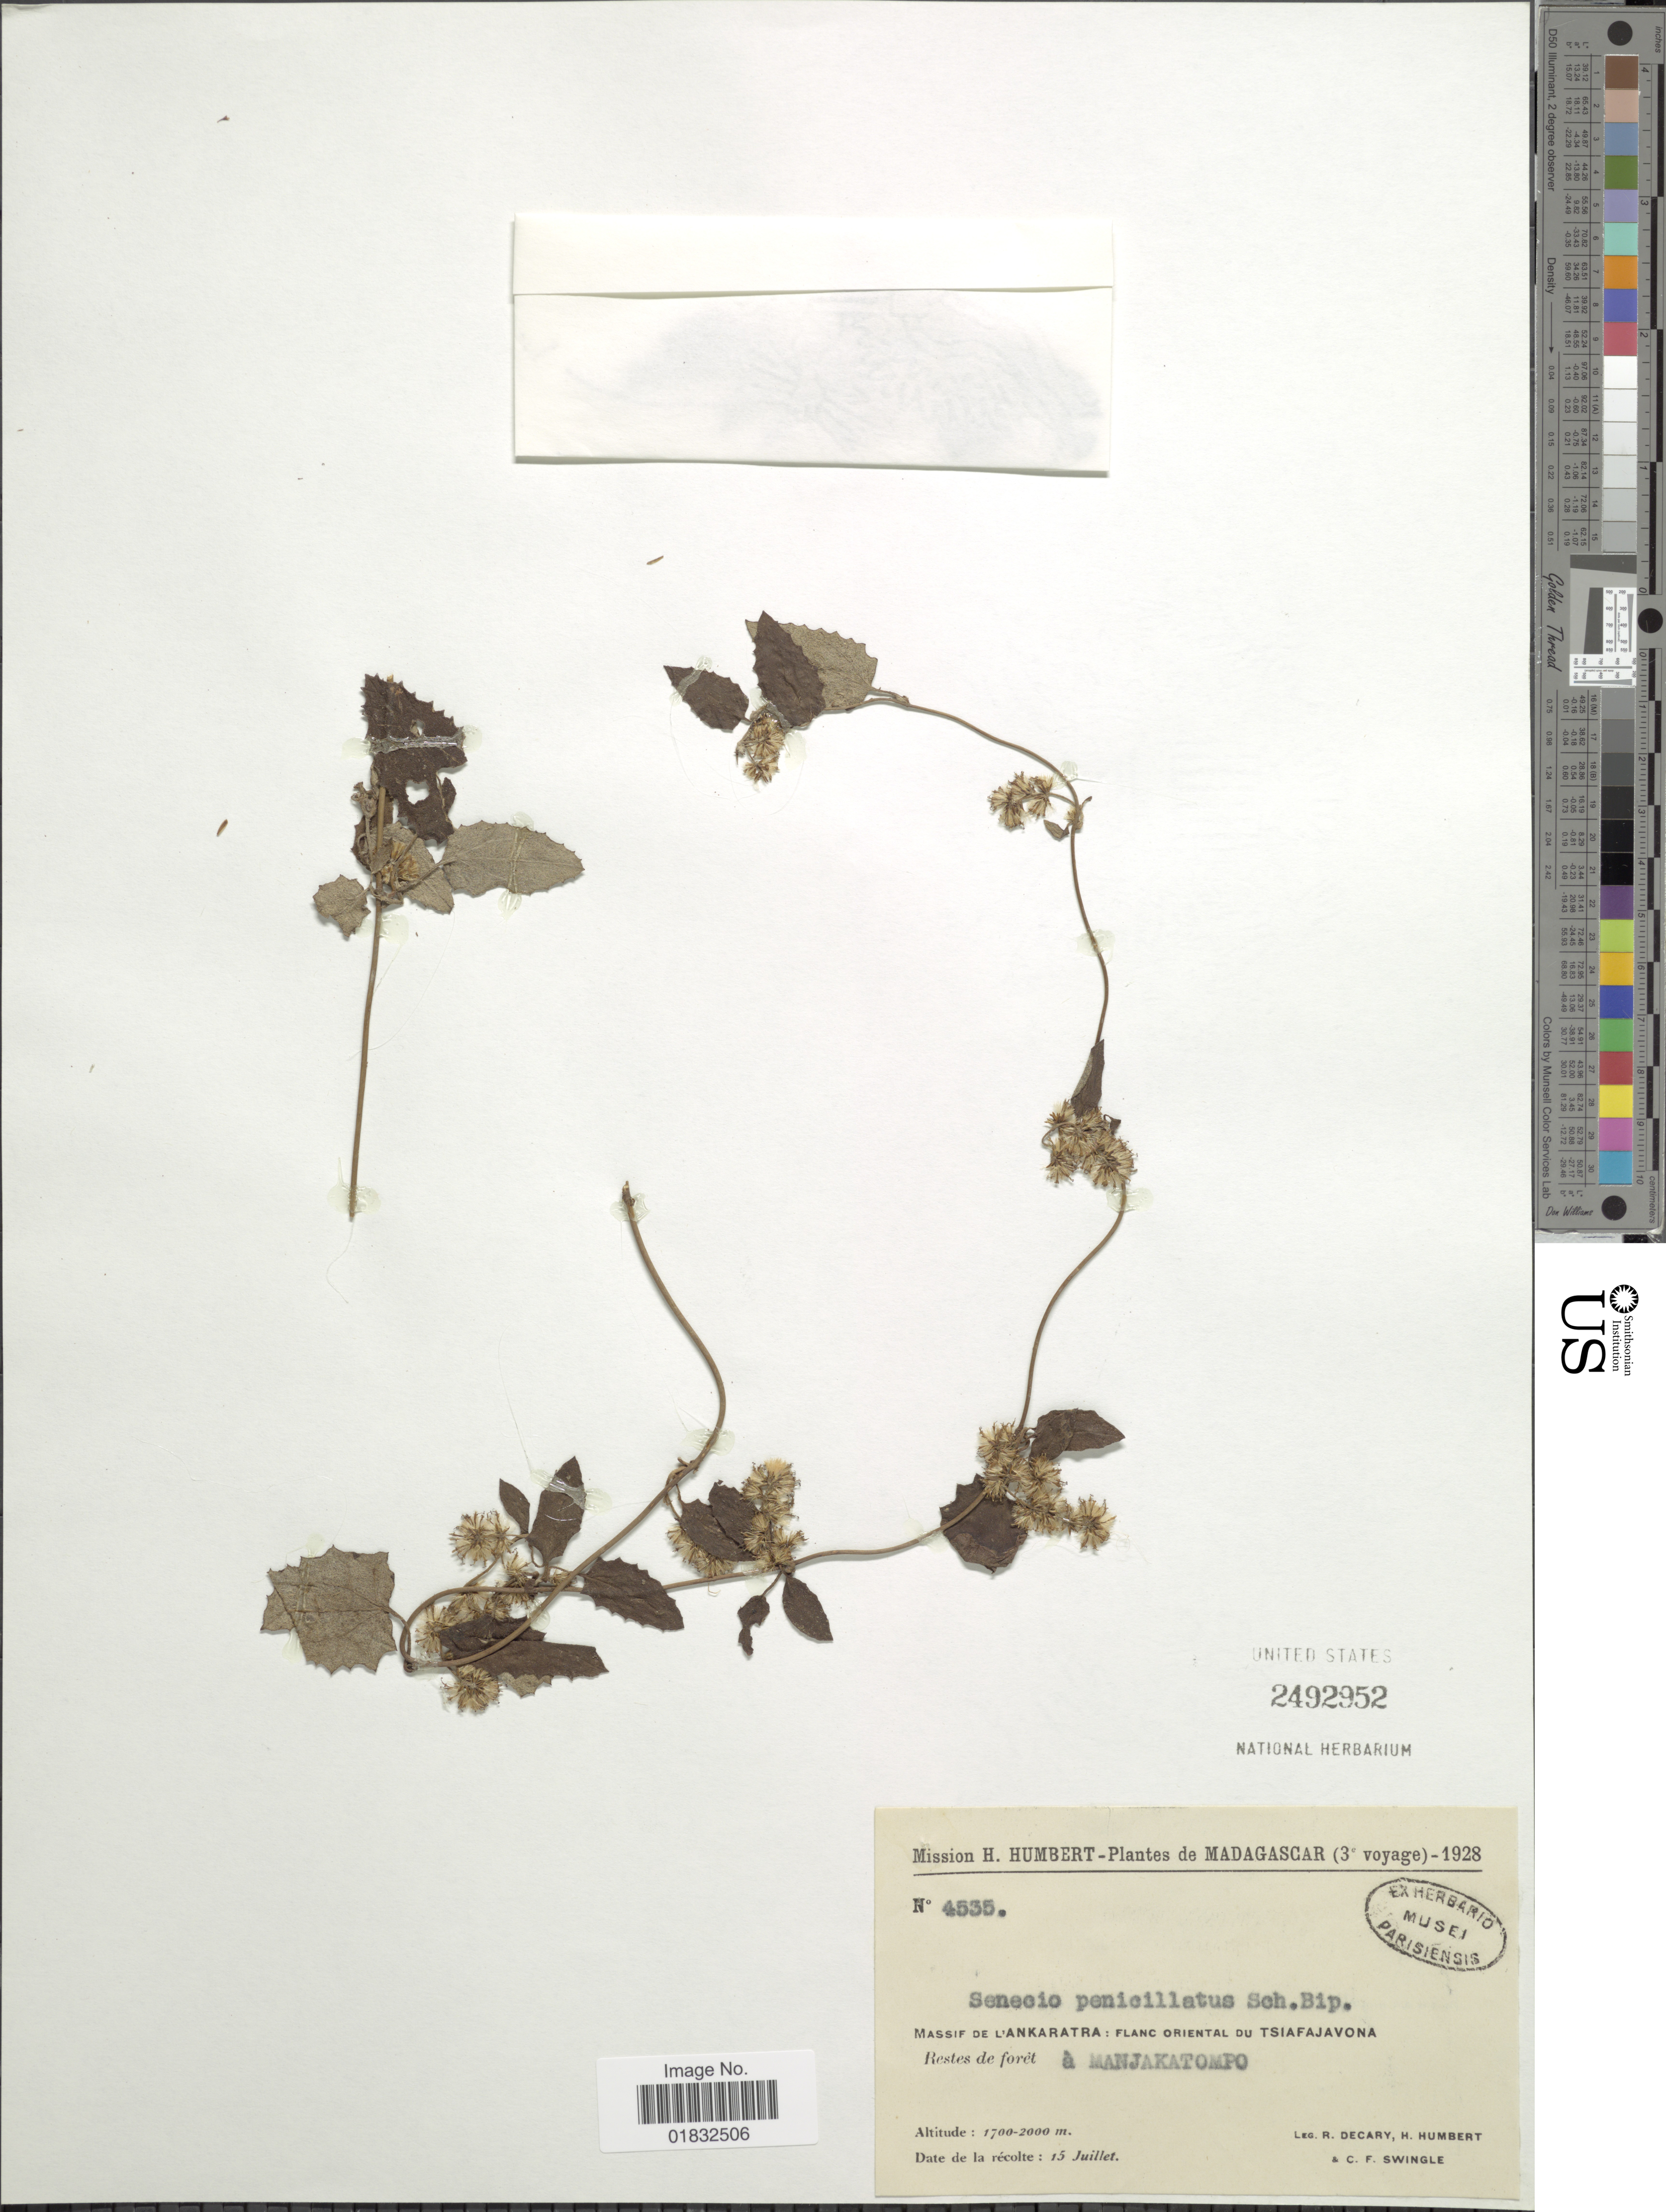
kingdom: Plantae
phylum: Tracheophyta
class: Magnoliopsida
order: Asterales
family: Asteraceae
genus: Hubertia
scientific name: Hubertia tomentosa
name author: (Lam.) C. Jeffrey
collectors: R. Decary, H. Humbert & C. Swingle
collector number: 4535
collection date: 1928-07-15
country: Madagascar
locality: Massif de l'Ankaratra: Flanc Oriental du Tsiafajavona, Restes d forét à Manjakatompo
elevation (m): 1700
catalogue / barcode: US 2492952